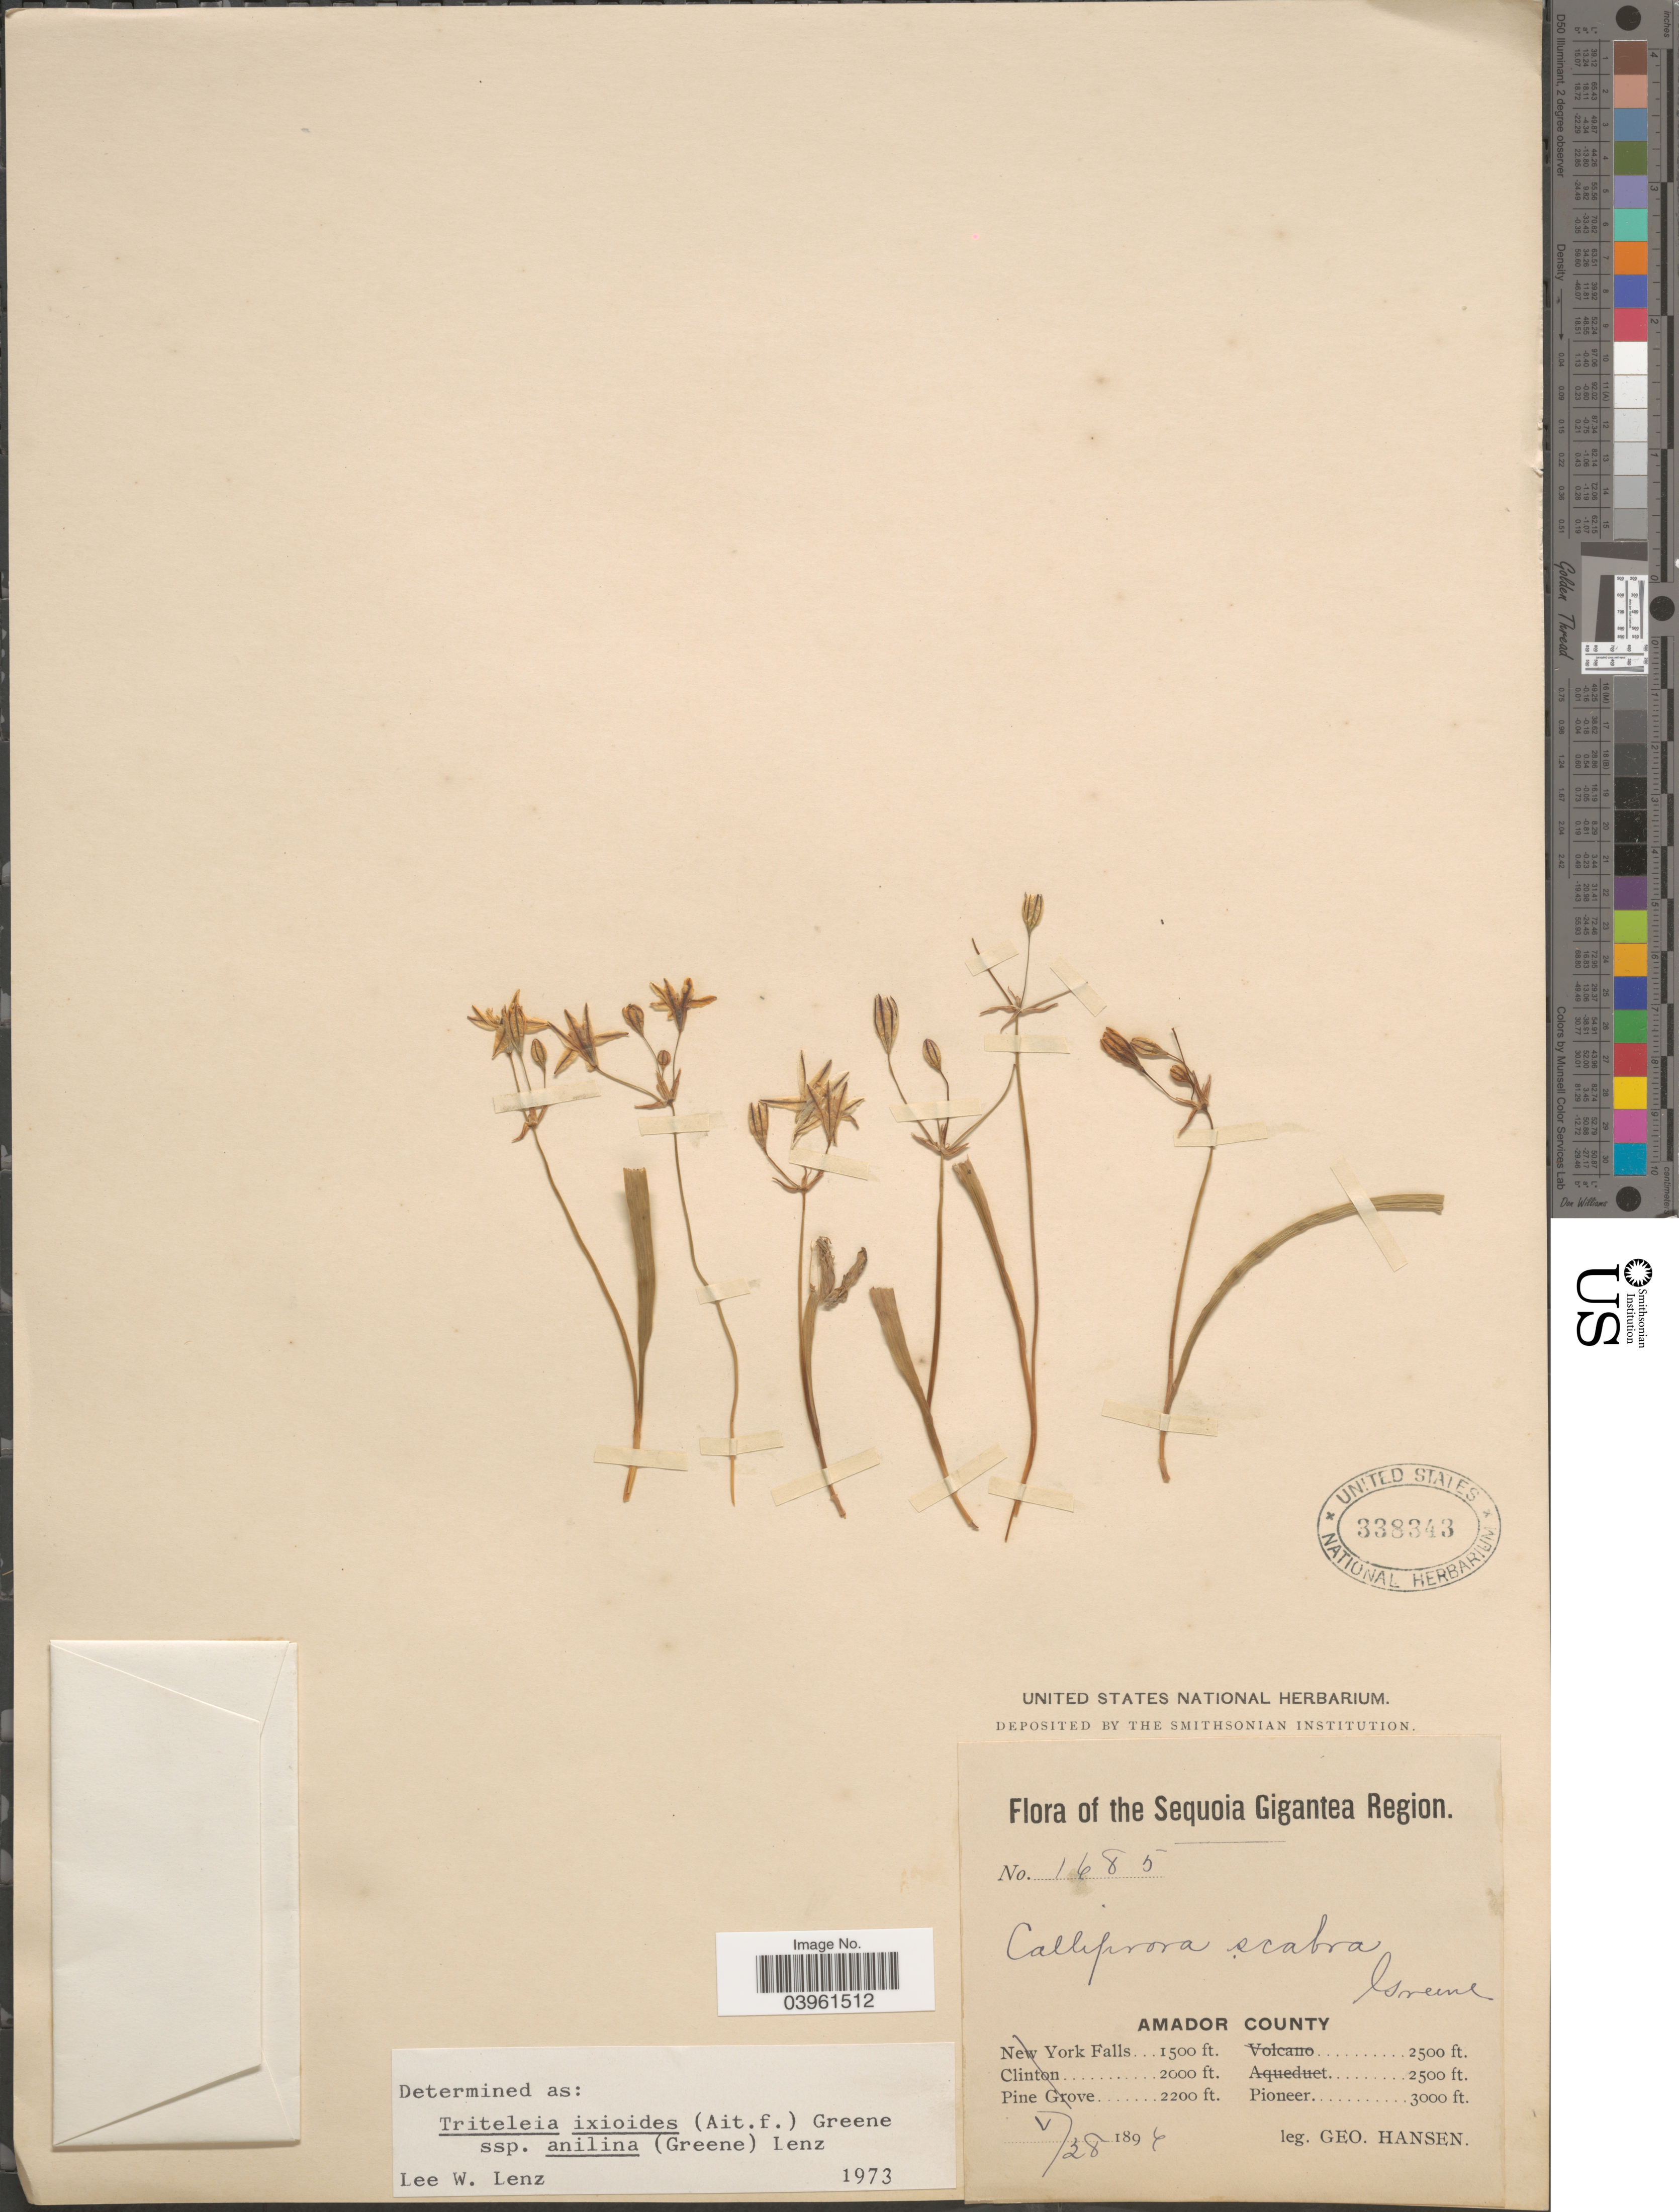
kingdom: Plantae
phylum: Tracheophyta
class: Liliopsida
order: Asparagales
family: Asparagaceae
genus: Triteleia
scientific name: Triteleia ixioides subsp. anilina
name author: (Greene) L.W. Lenz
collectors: G. Hansen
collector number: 1685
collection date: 1896-05-28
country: United States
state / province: California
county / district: Amador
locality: The Sequoia Gigantea Region. Amador County. Pioneer.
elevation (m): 914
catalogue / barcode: US 338343